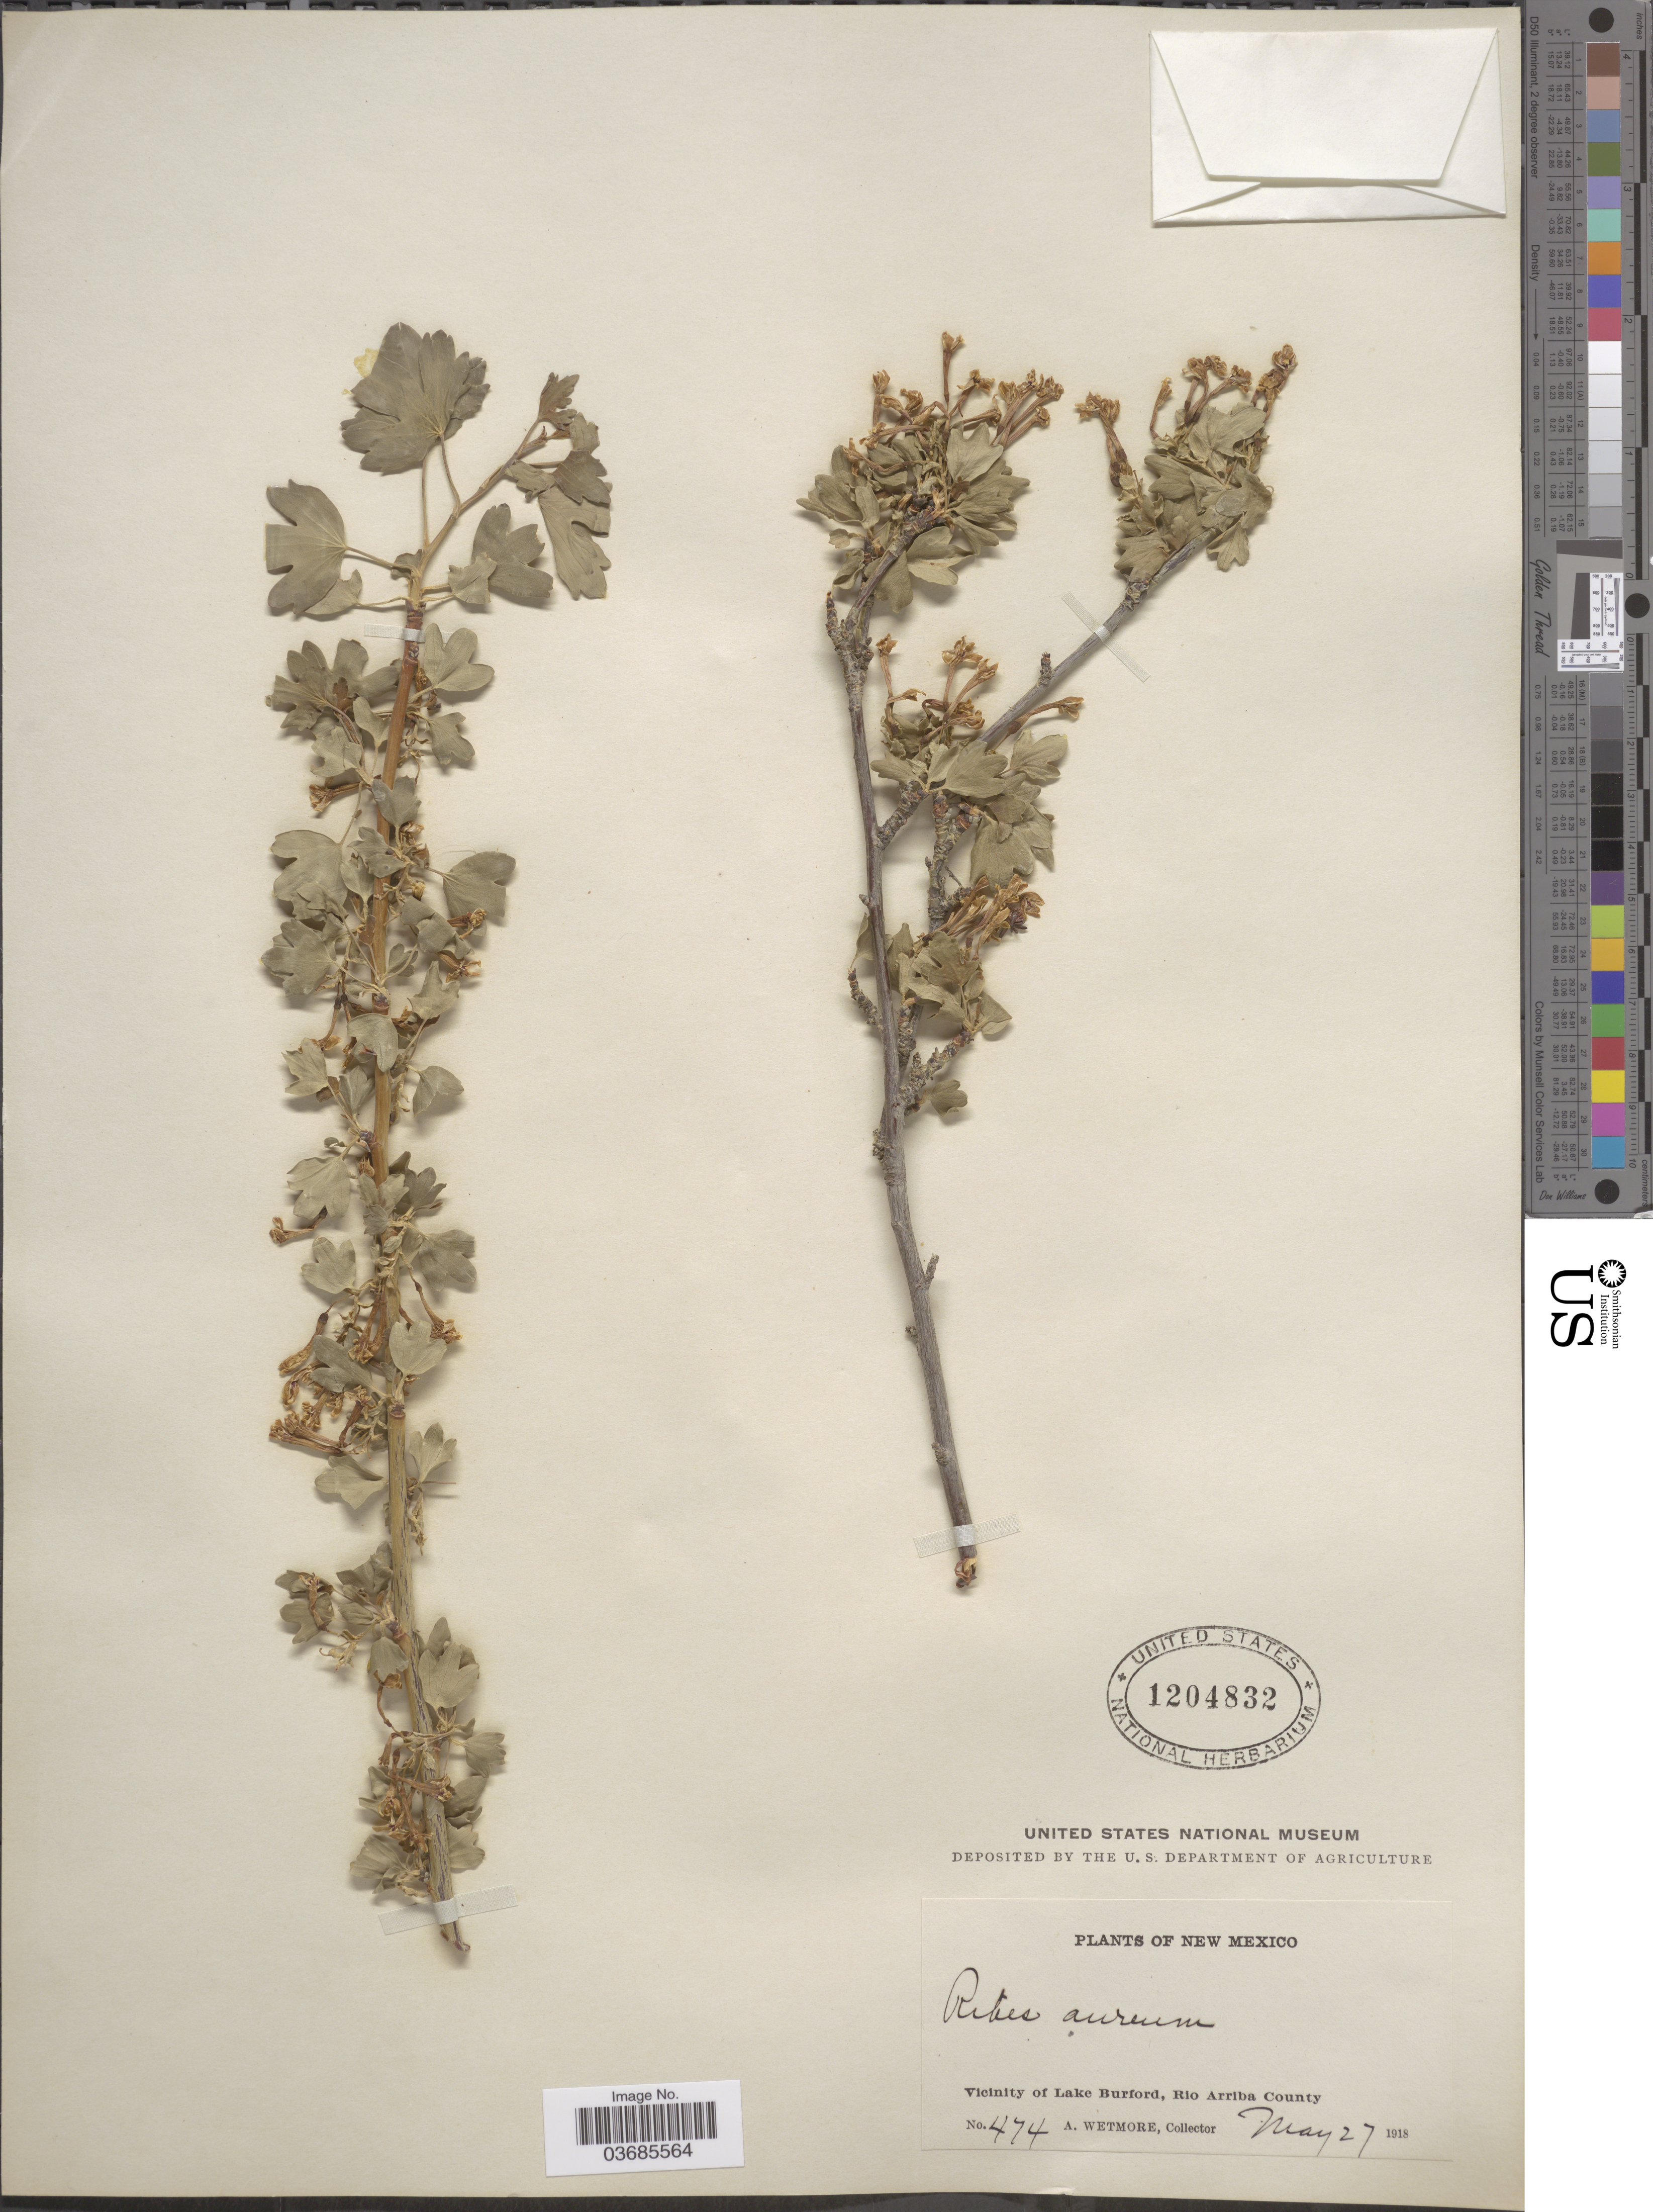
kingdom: Plantae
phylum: Tracheophyta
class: Magnoliopsida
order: Saxifragales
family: Grossulariaceae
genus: Ribes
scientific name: Ribes aureum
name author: Pursh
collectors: A. Wetmore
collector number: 474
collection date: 1918-05-27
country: United States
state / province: New Mexico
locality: Vicinity of Lake Burford, Rio Arriba County.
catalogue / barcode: US 1204832